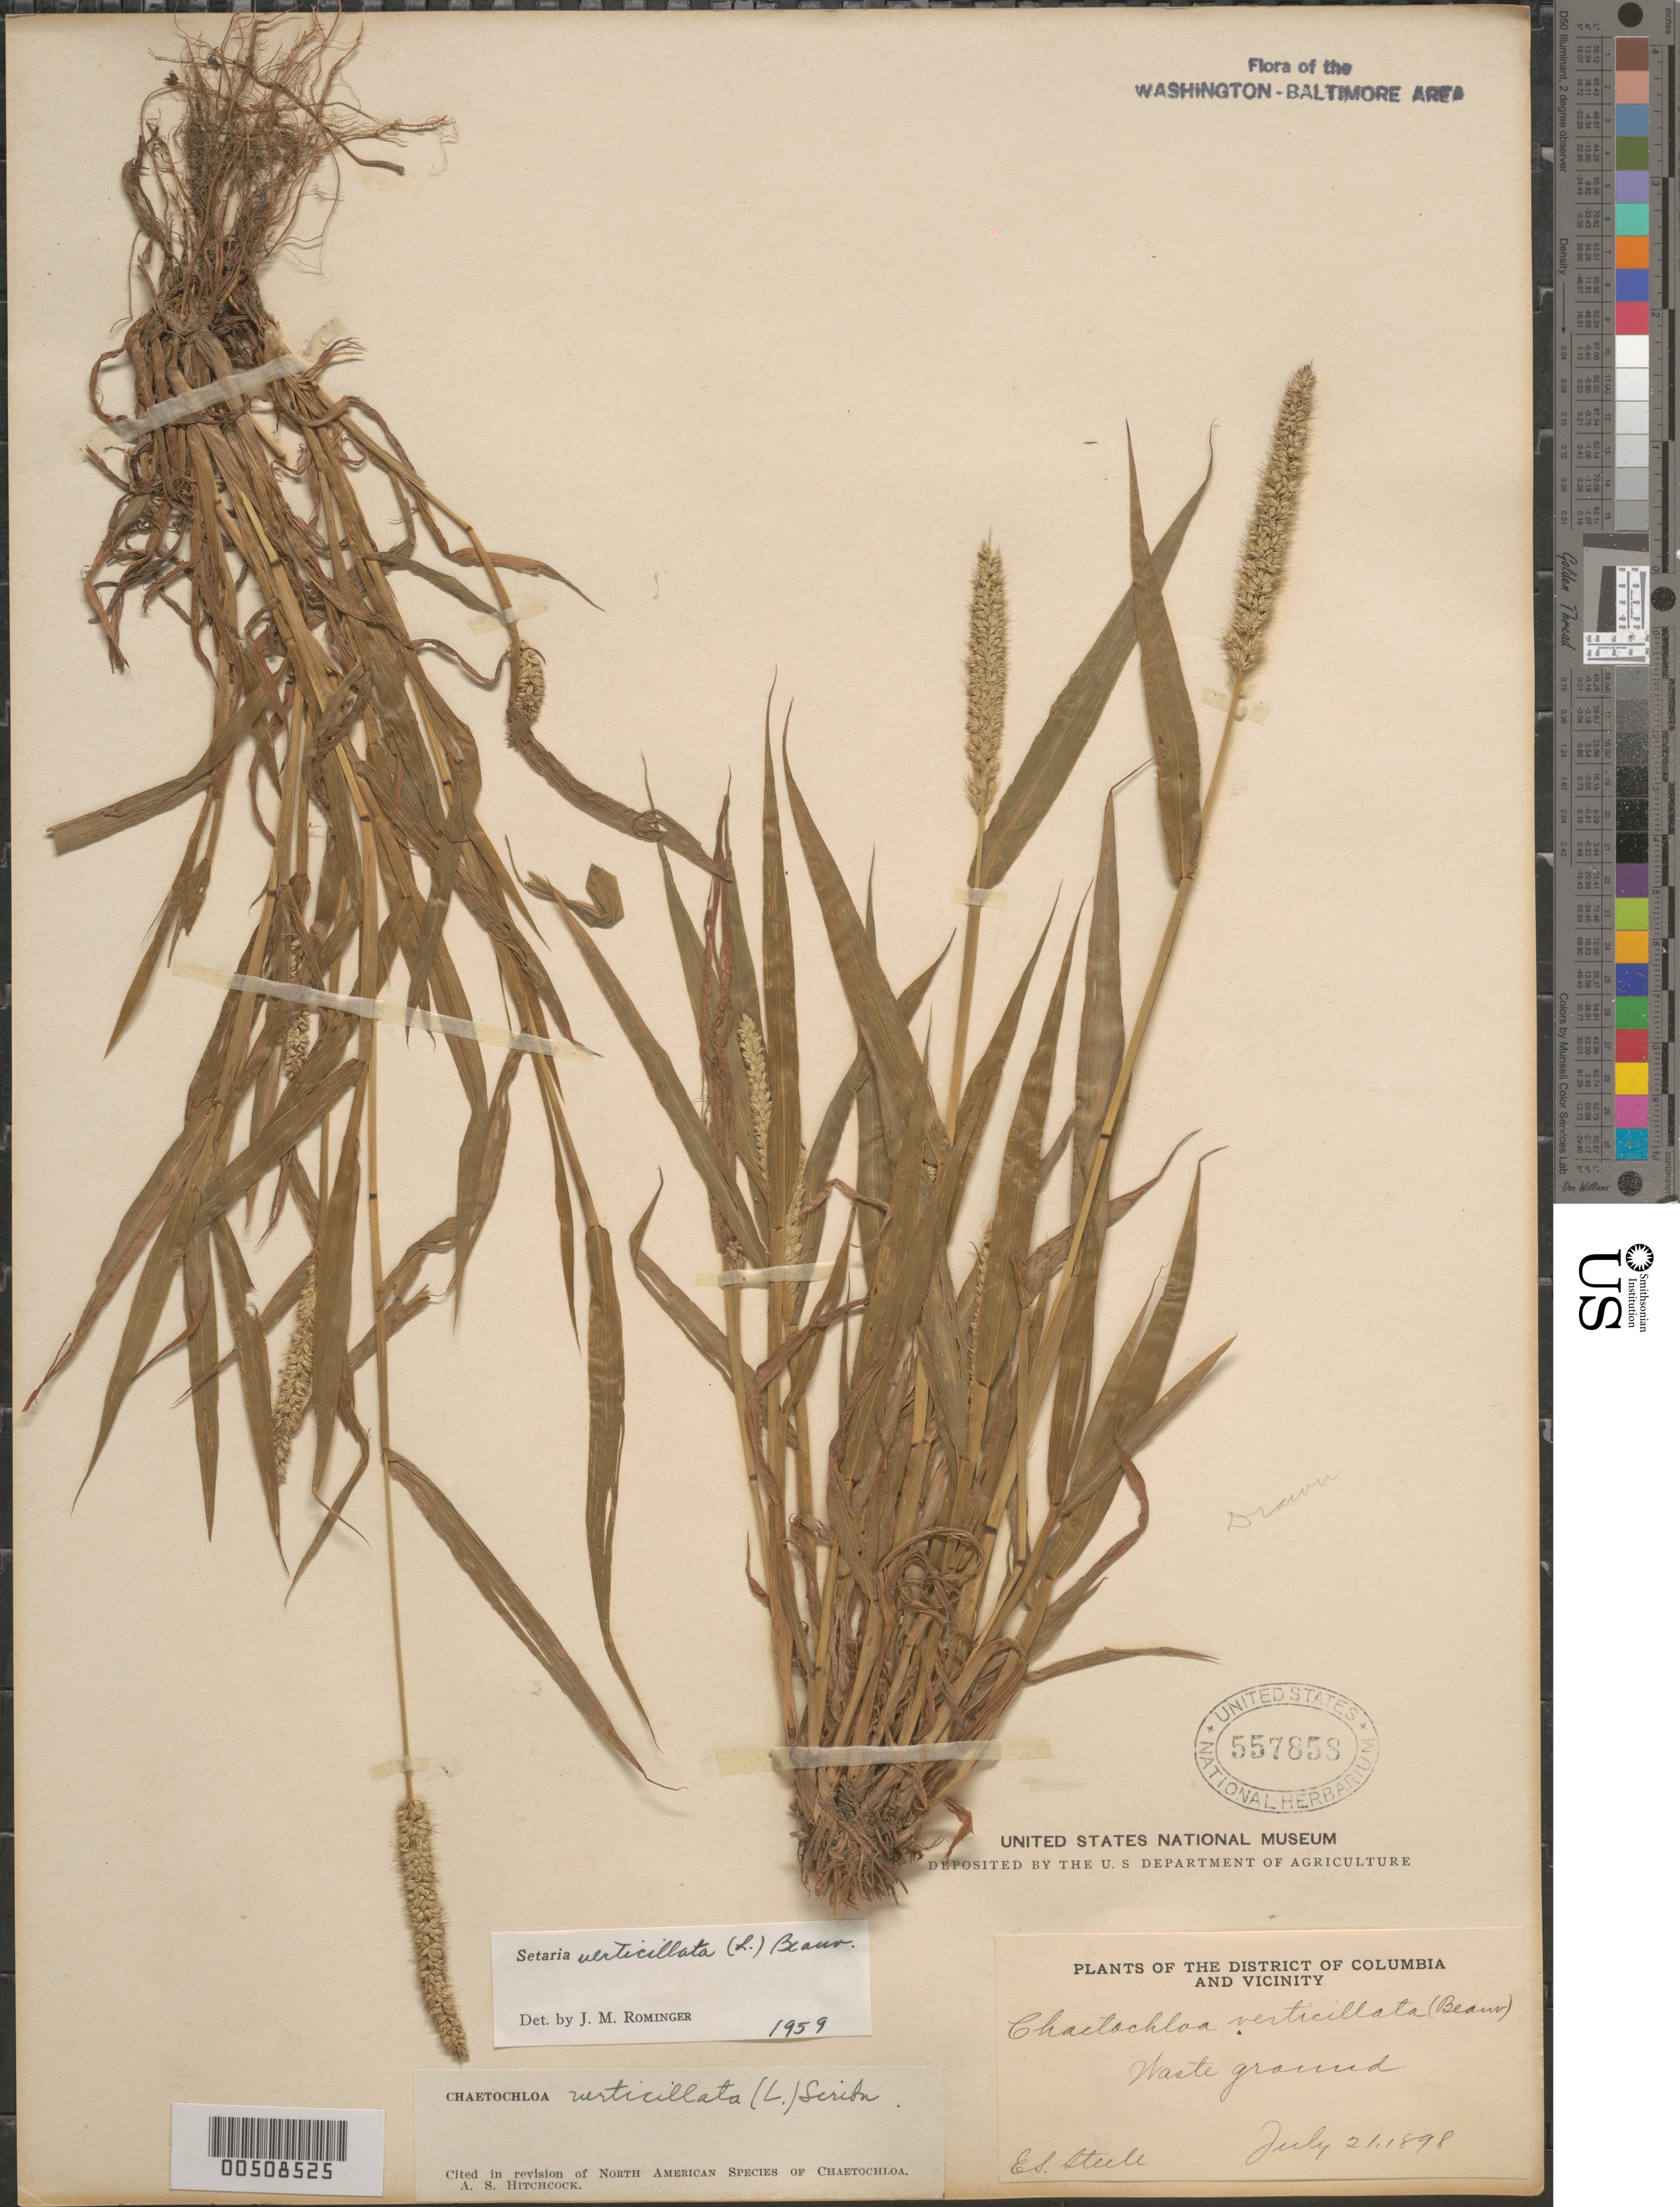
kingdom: Plantae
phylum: Tracheophyta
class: Liliopsida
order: Poales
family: Poaceae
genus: Setaria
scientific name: Setaria verticillata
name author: (L.) P. Beauv.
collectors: E. Steele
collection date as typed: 21 Jul 1898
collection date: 1898-07-21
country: United States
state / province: District of Columbia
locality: Washington DC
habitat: Waste ground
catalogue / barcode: US 557858